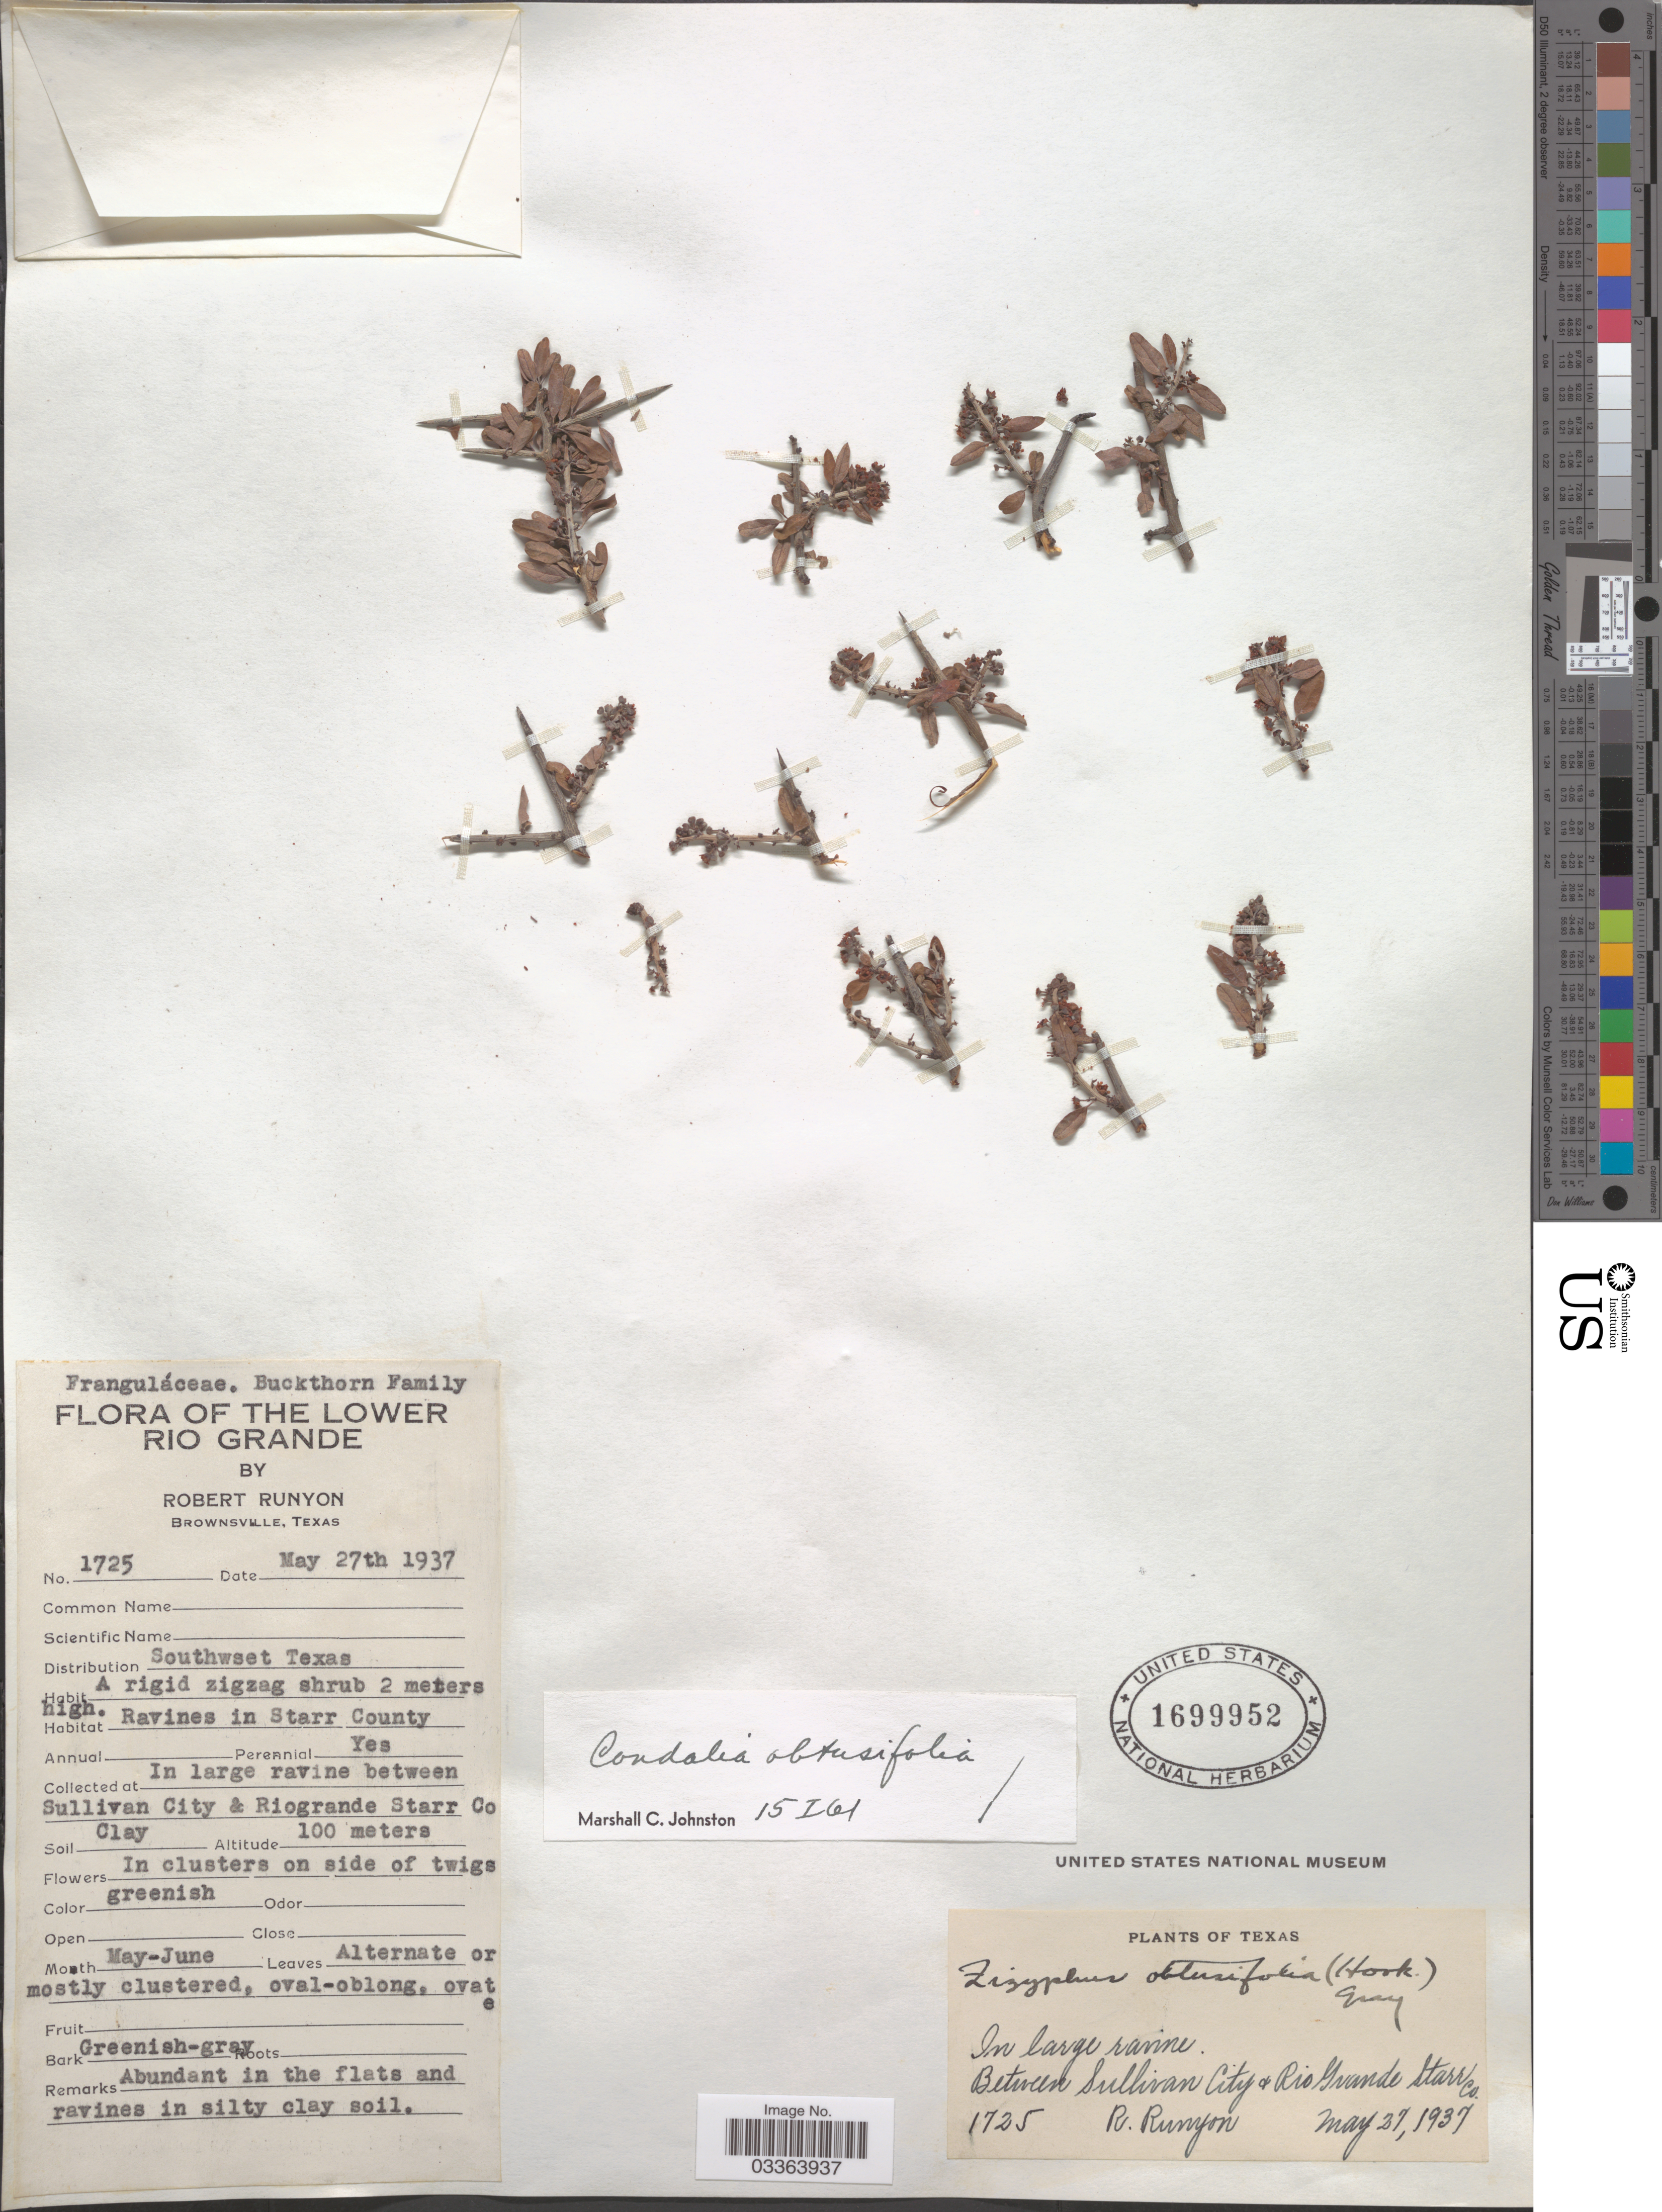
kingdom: Plantae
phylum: Tracheophyta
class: Magnoliopsida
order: Rosales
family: Rhamnaceae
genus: Sarcomphalus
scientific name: Sarcomphalus obtusifolius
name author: (Hook. ex Torr. & A. Gray) Hauenschild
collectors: R. Runyon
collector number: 1725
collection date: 1937-05-27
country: United States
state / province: Texas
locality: Southwest Texas. Ravines in Starr County. In large ravine between Sullivan City & Riogrande Starr Co.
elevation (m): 100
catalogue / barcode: US 1699952